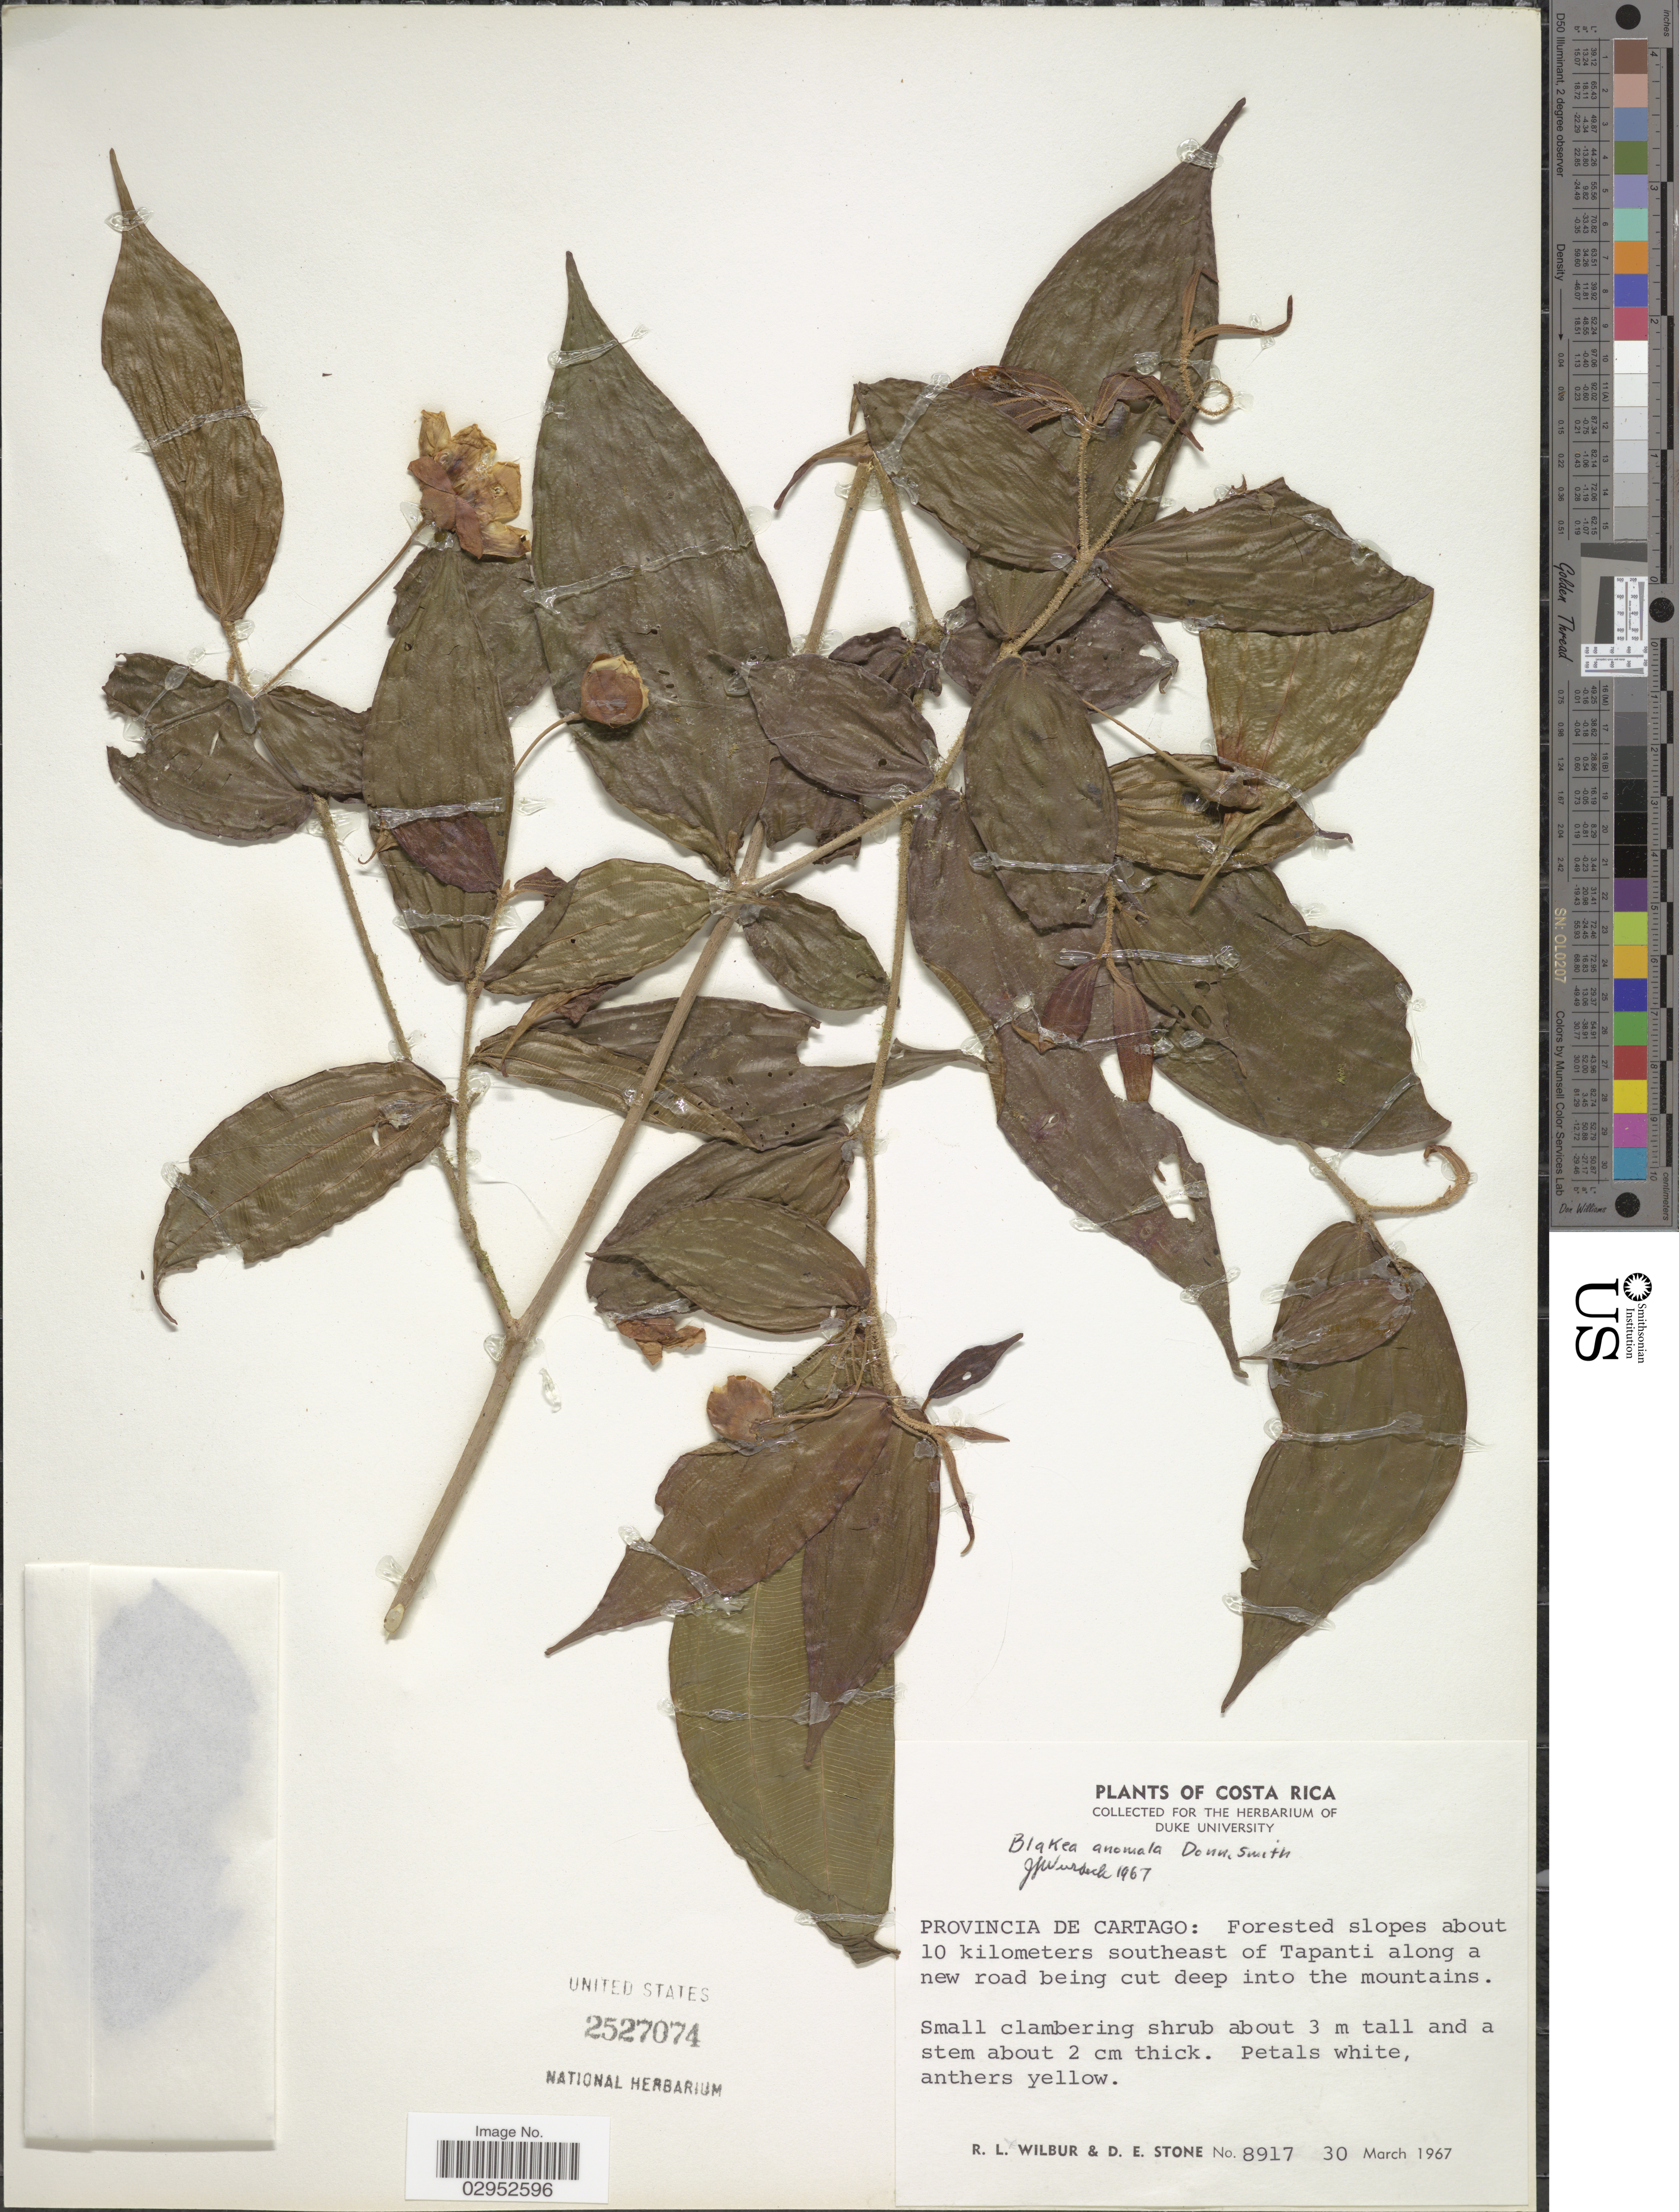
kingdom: Plantae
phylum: Tracheophyta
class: Magnoliopsida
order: Myrtales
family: Melastomataceae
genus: Blakea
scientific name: Blakea anomala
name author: Donn. Sm.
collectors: R. L. Wilbur & D. E. Stone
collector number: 8917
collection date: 1967-03-30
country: Costa Rica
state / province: Cartago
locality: Forested slopes about 10 kilometers southeast of Tapanti along a new road being cut deep into the mountains.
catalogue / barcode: US 2527074